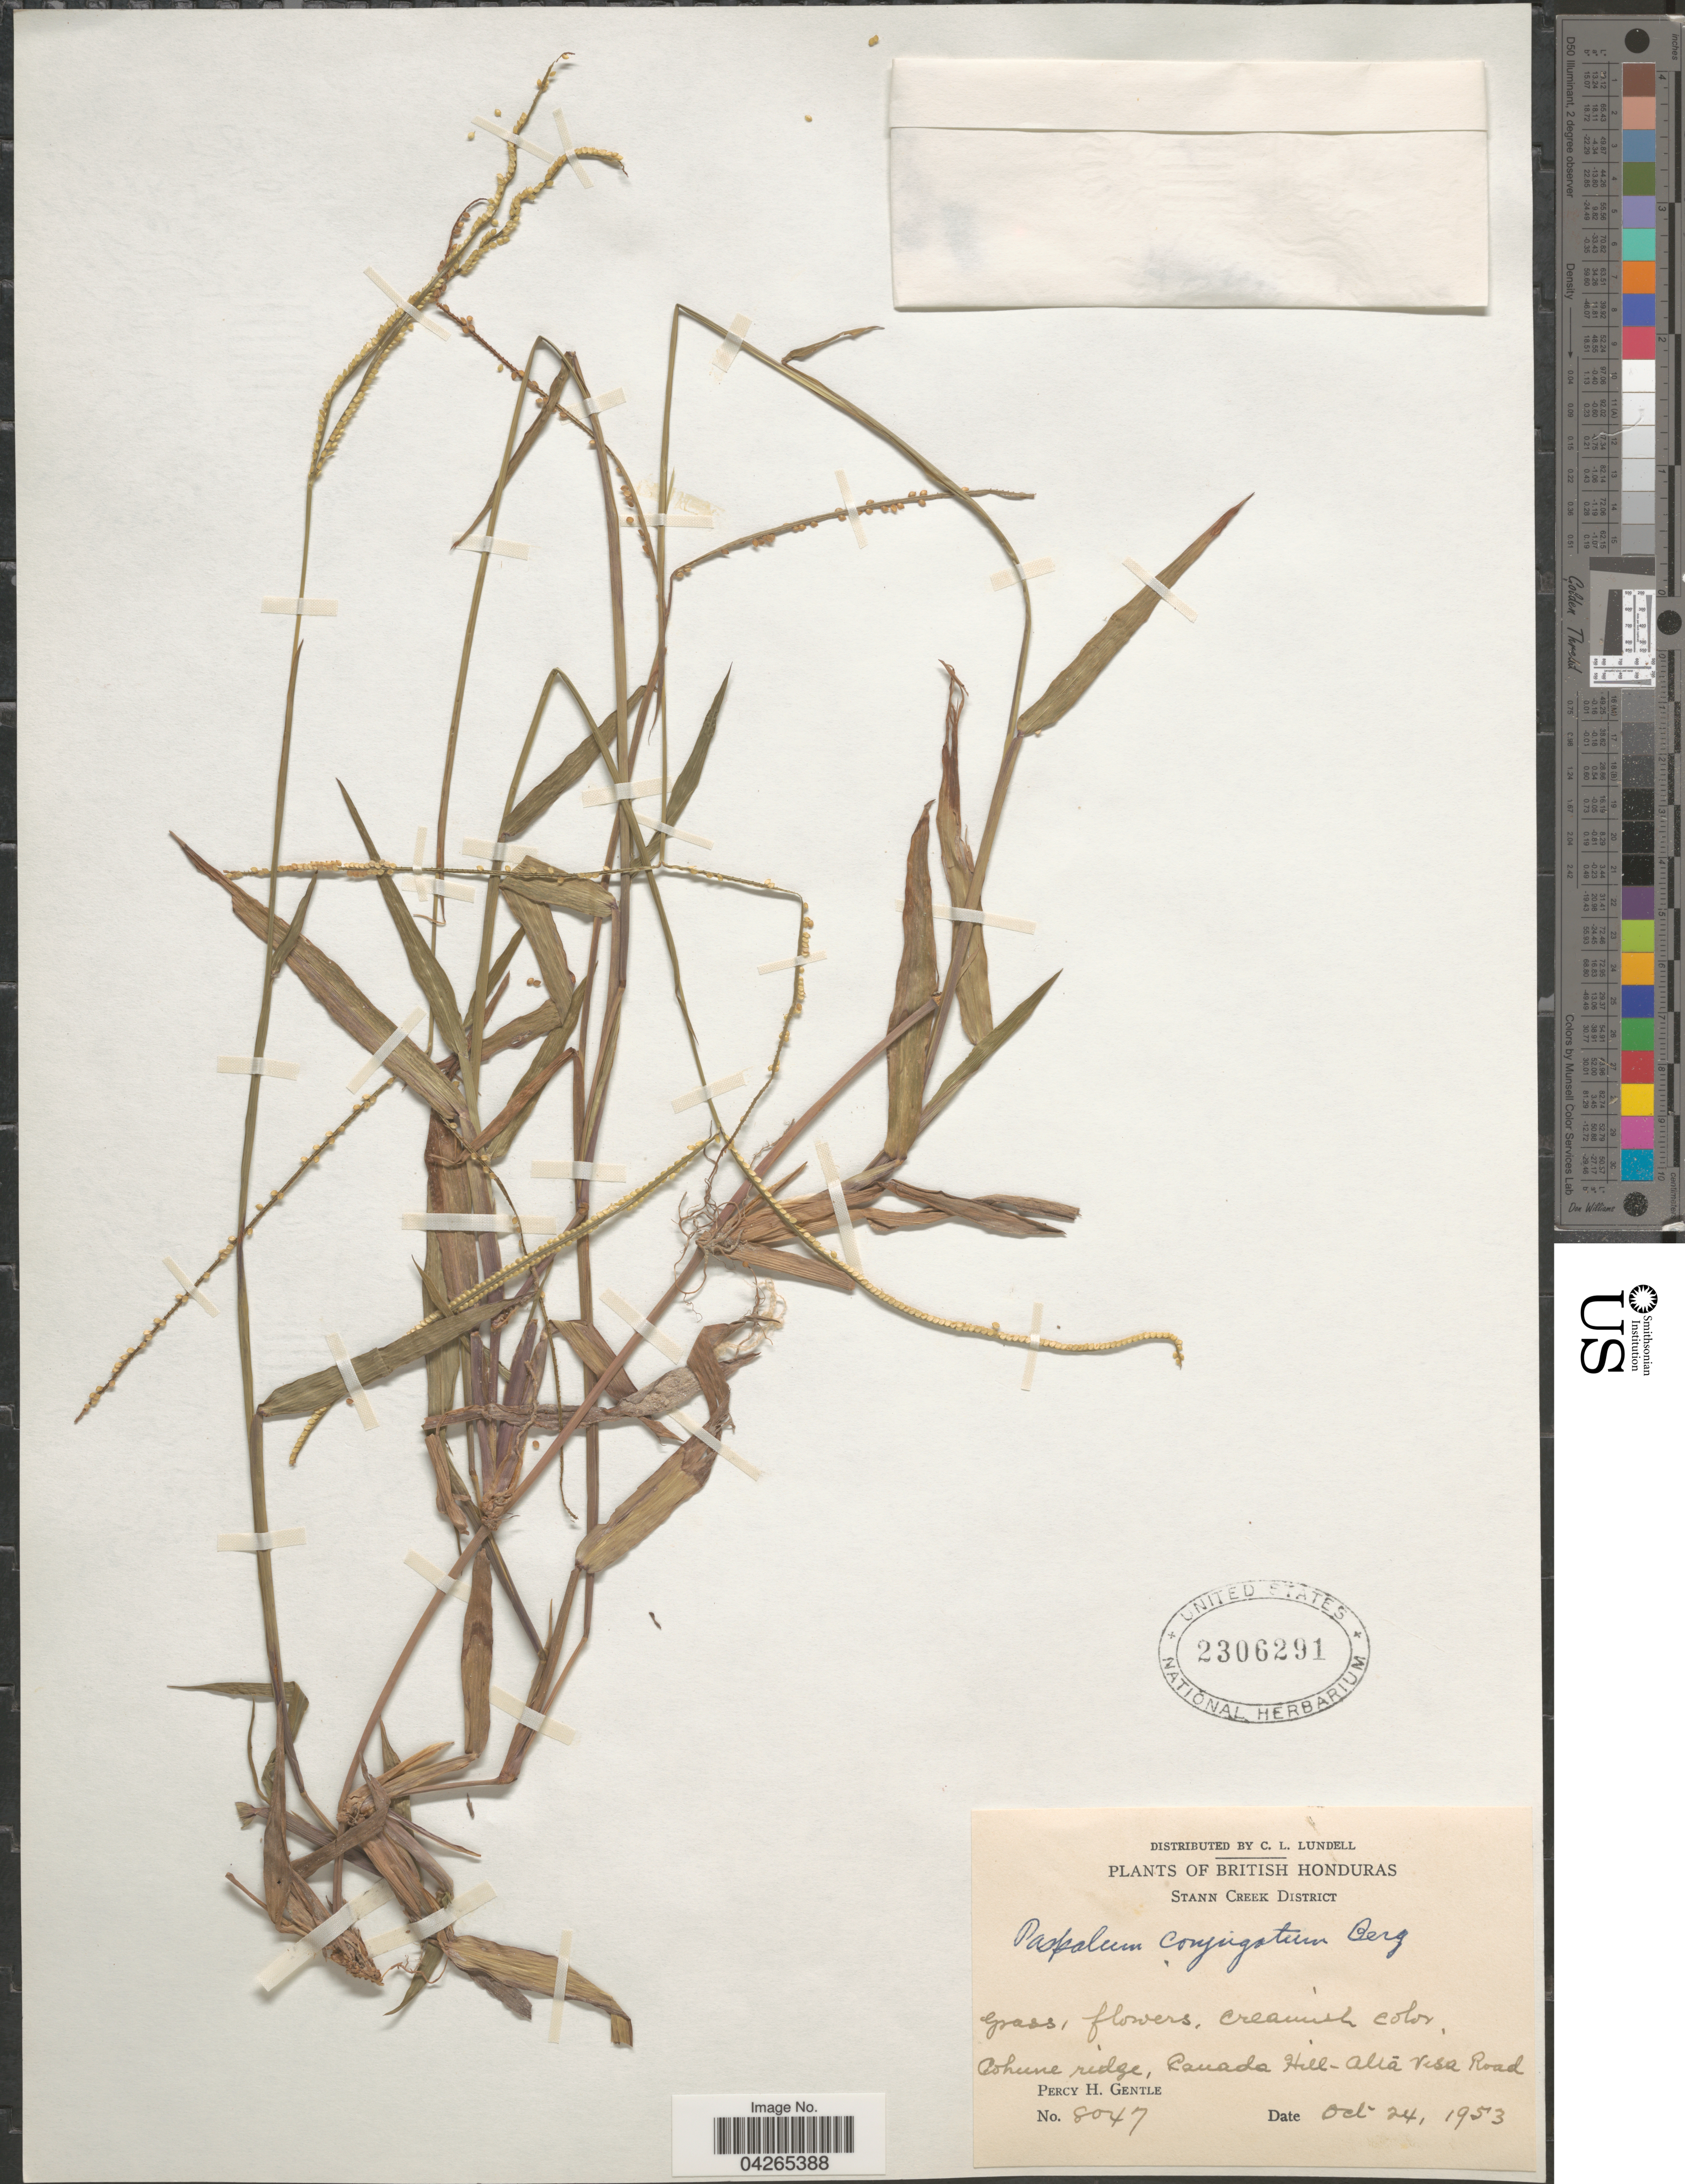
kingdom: Plantae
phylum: Tracheophyta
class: Liliopsida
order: Poales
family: Poaceae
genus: Paspalum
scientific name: Paspalum conjugatum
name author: P.J. Bergius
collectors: P. H. Gentle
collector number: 8047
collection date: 1953-10-24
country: Belize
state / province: Stann Creek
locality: British Honduras. Stann Creek District. Cohune ridge, Canada Hill-Alta Visa Road.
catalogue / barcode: US 2306291